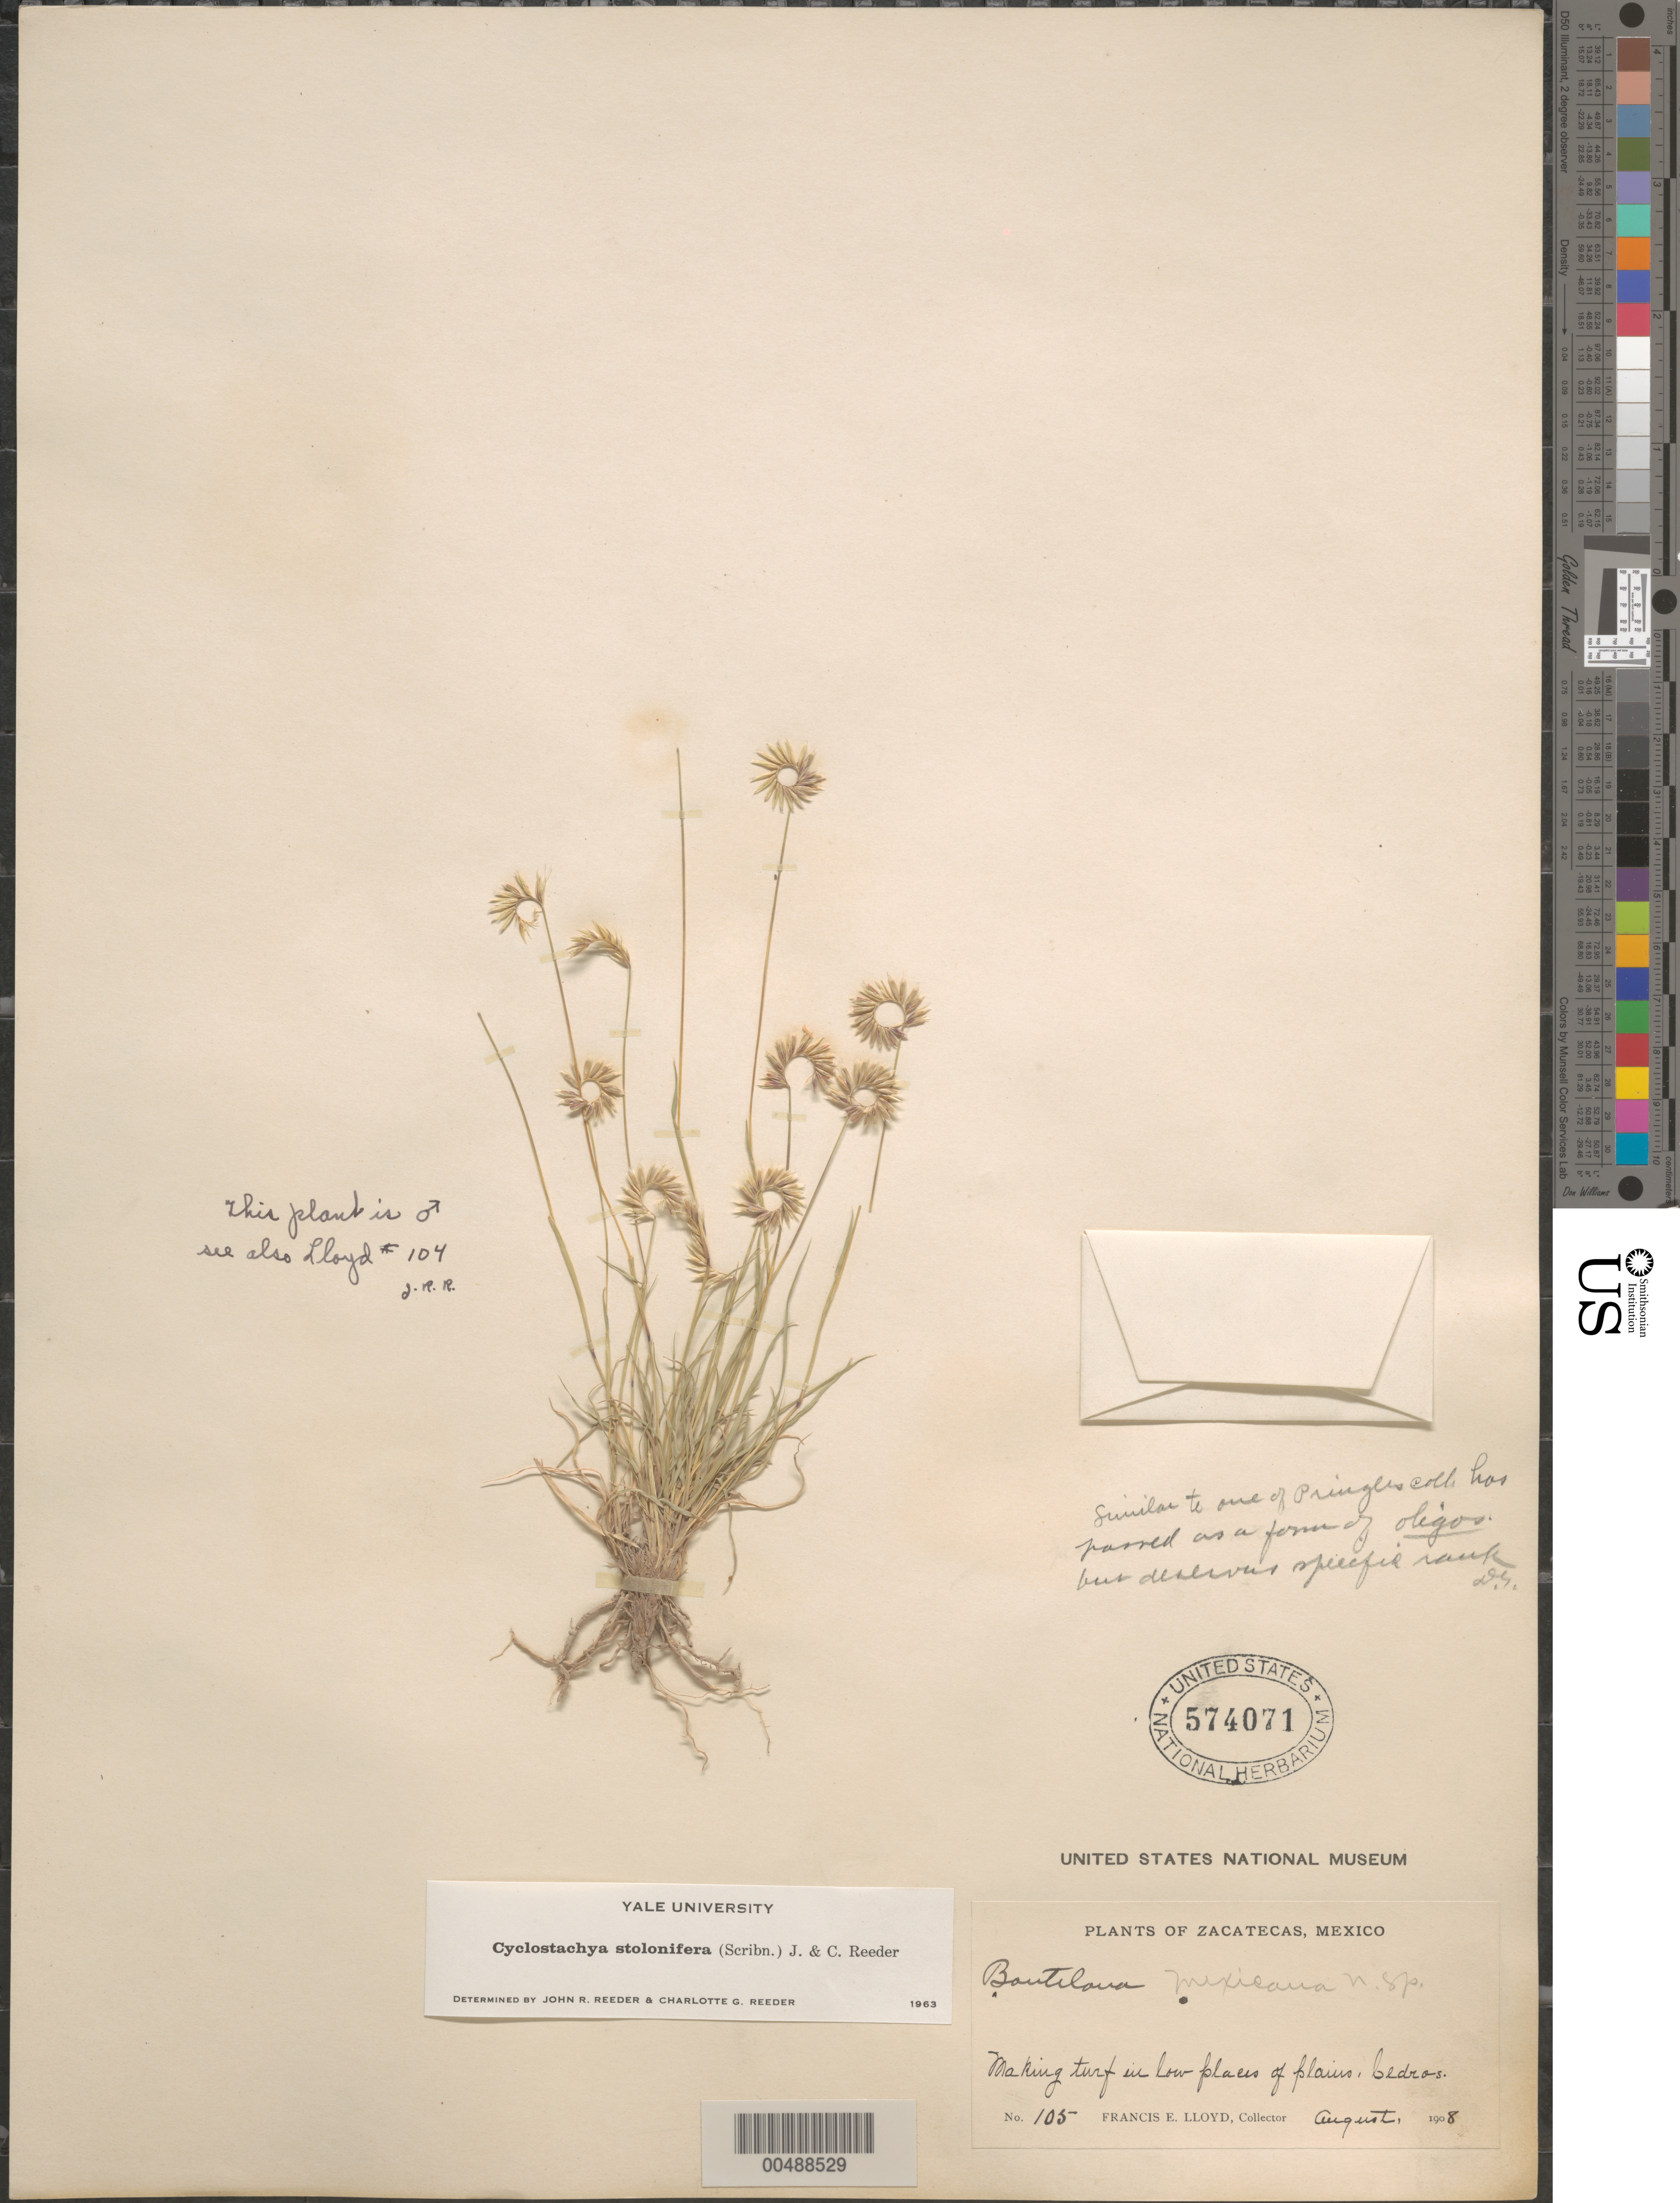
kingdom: Plantae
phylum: Tracheophyta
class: Liliopsida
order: Poales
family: Poaceae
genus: Cyclostachya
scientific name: Cyclostachya stolonifera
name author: (Scribn.) Reeder & C. Reeder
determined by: Reeder, J. R.; Reeder, C. G.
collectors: F. E. Lloyd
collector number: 105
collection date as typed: Aug 1908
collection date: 1908-08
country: Mexico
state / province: Zacatecas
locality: Cedros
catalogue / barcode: US 574071